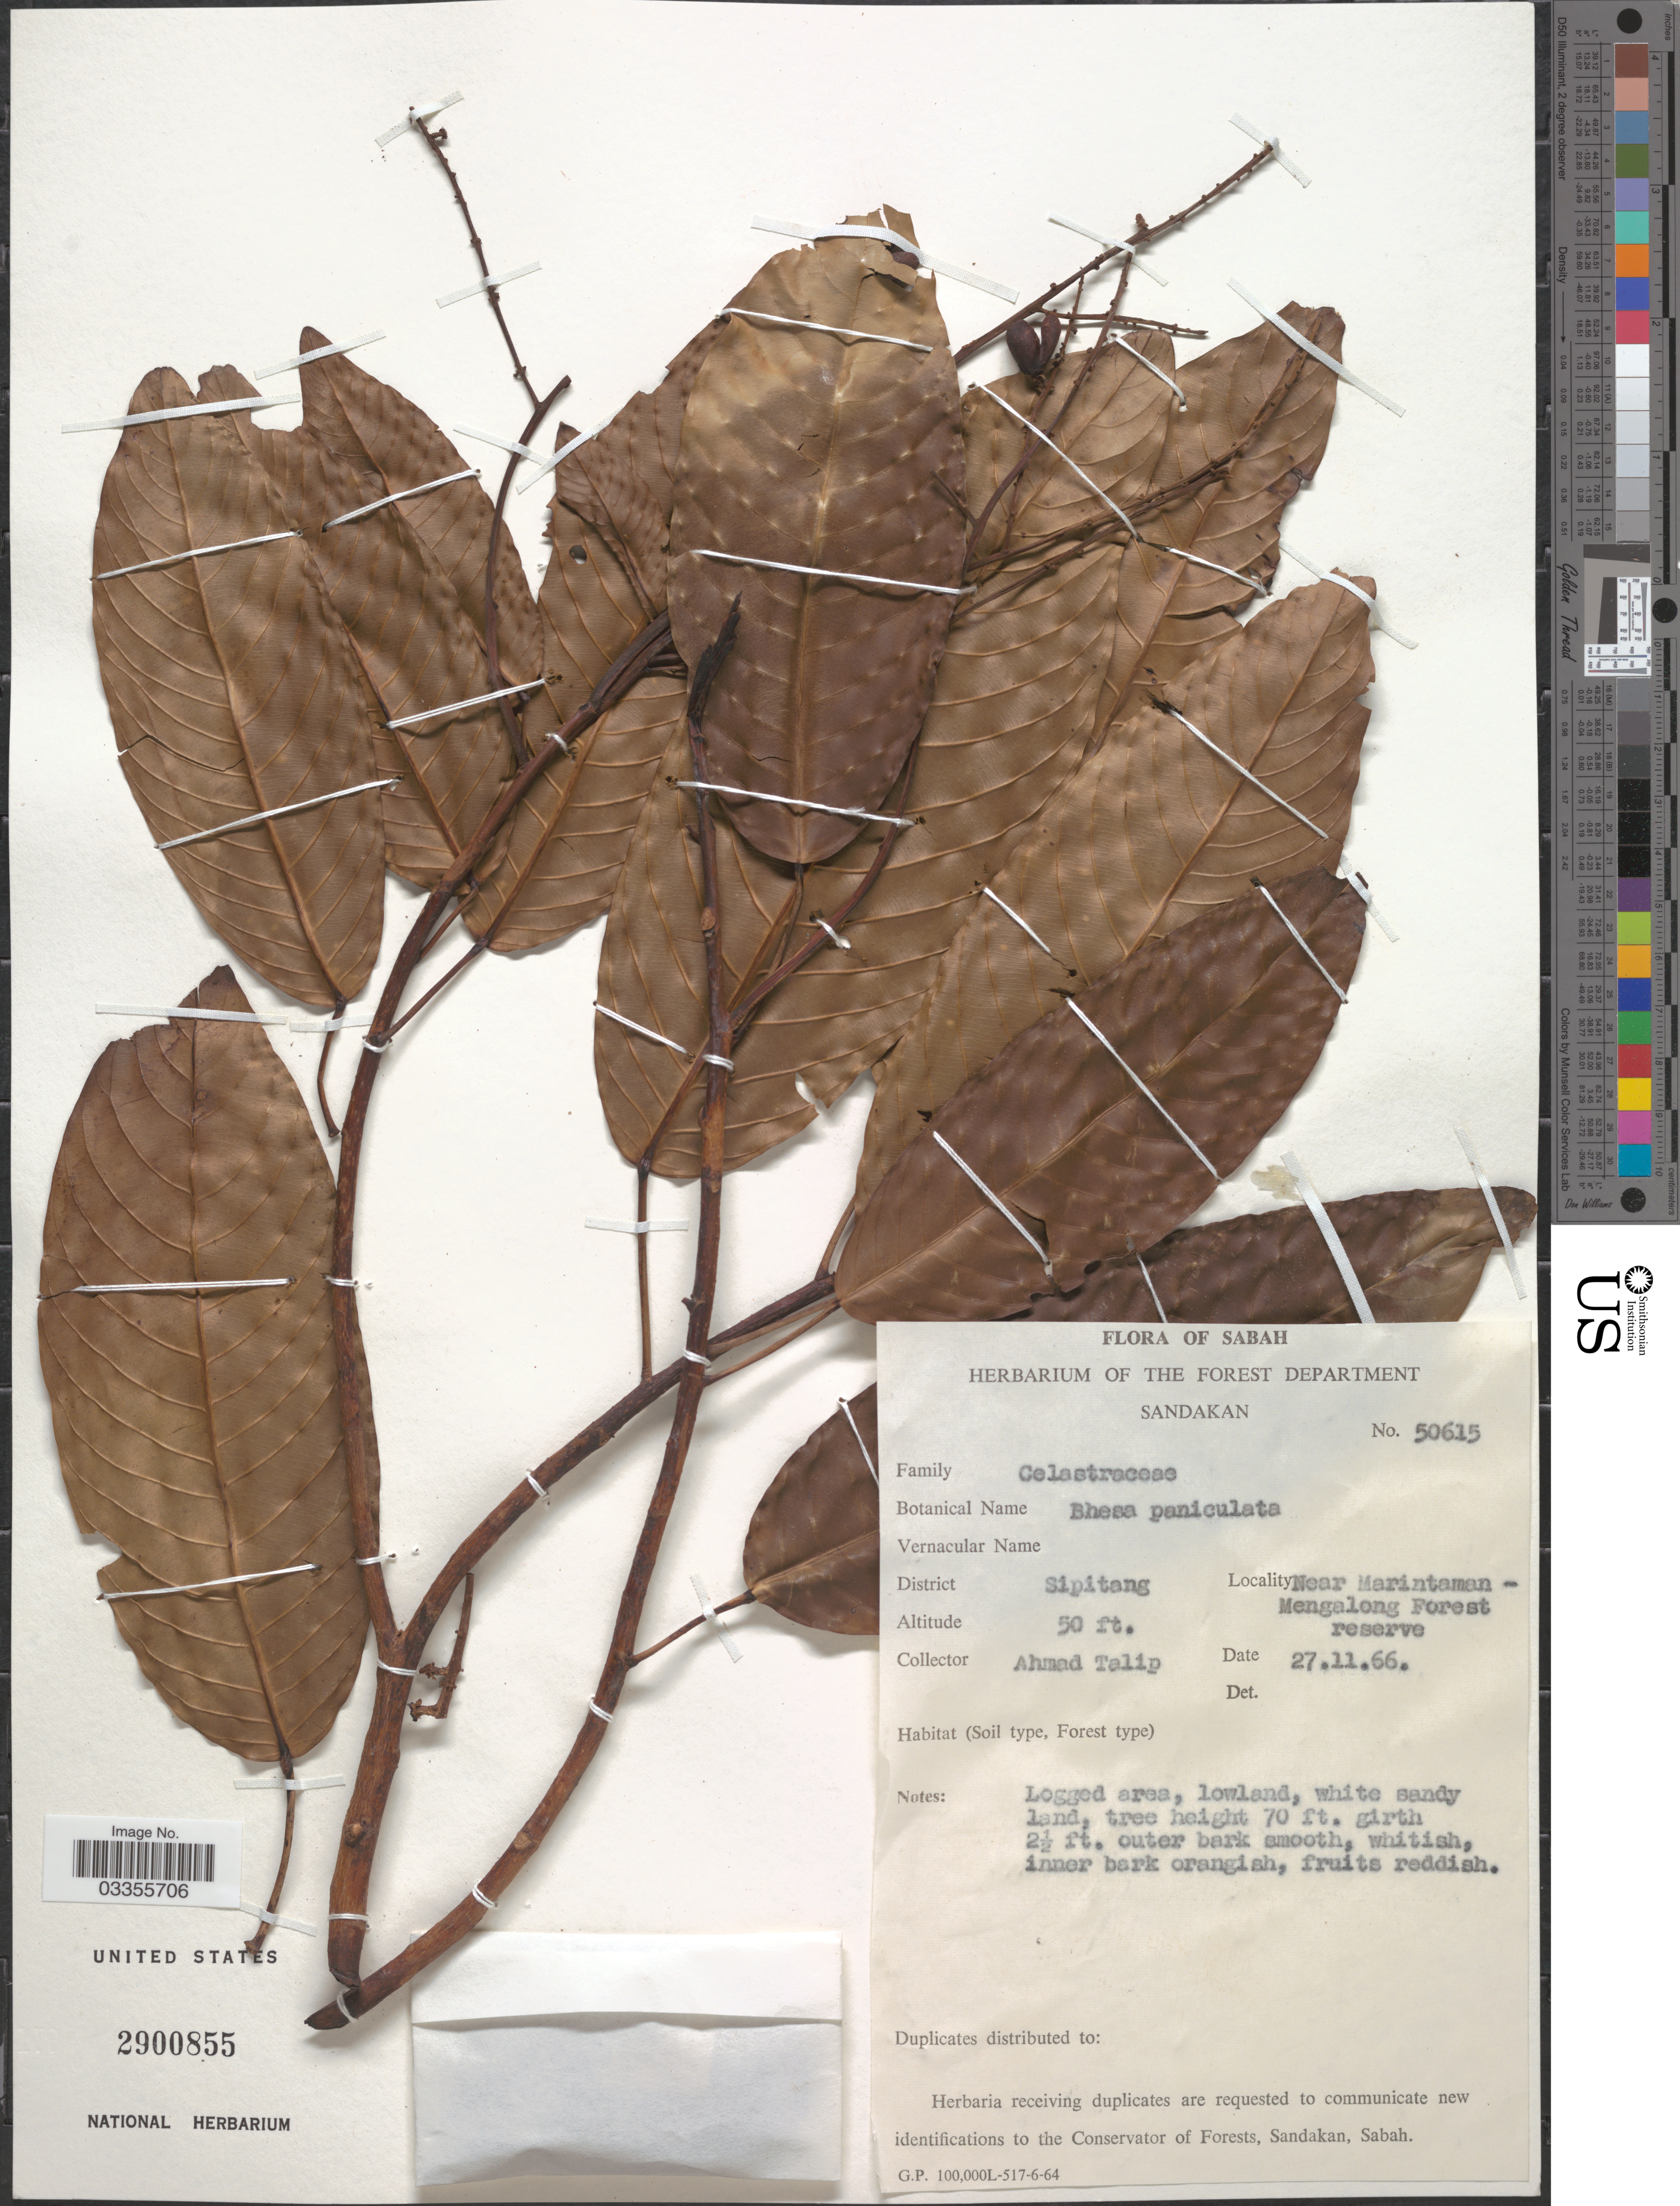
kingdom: Plantae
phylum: Tracheophyta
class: Magnoliopsida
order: Malpighiales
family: Centroplacaceae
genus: Bhesa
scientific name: Bhesa paniculata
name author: (Wall.) Arn.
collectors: A. Talip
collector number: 50615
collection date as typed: Transcribed d/m/y: 27/11/66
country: Malaysia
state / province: Sabah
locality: District Sipitang. Near Marintaman - Mengalong Forest reserve.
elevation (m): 15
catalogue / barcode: US 2900855